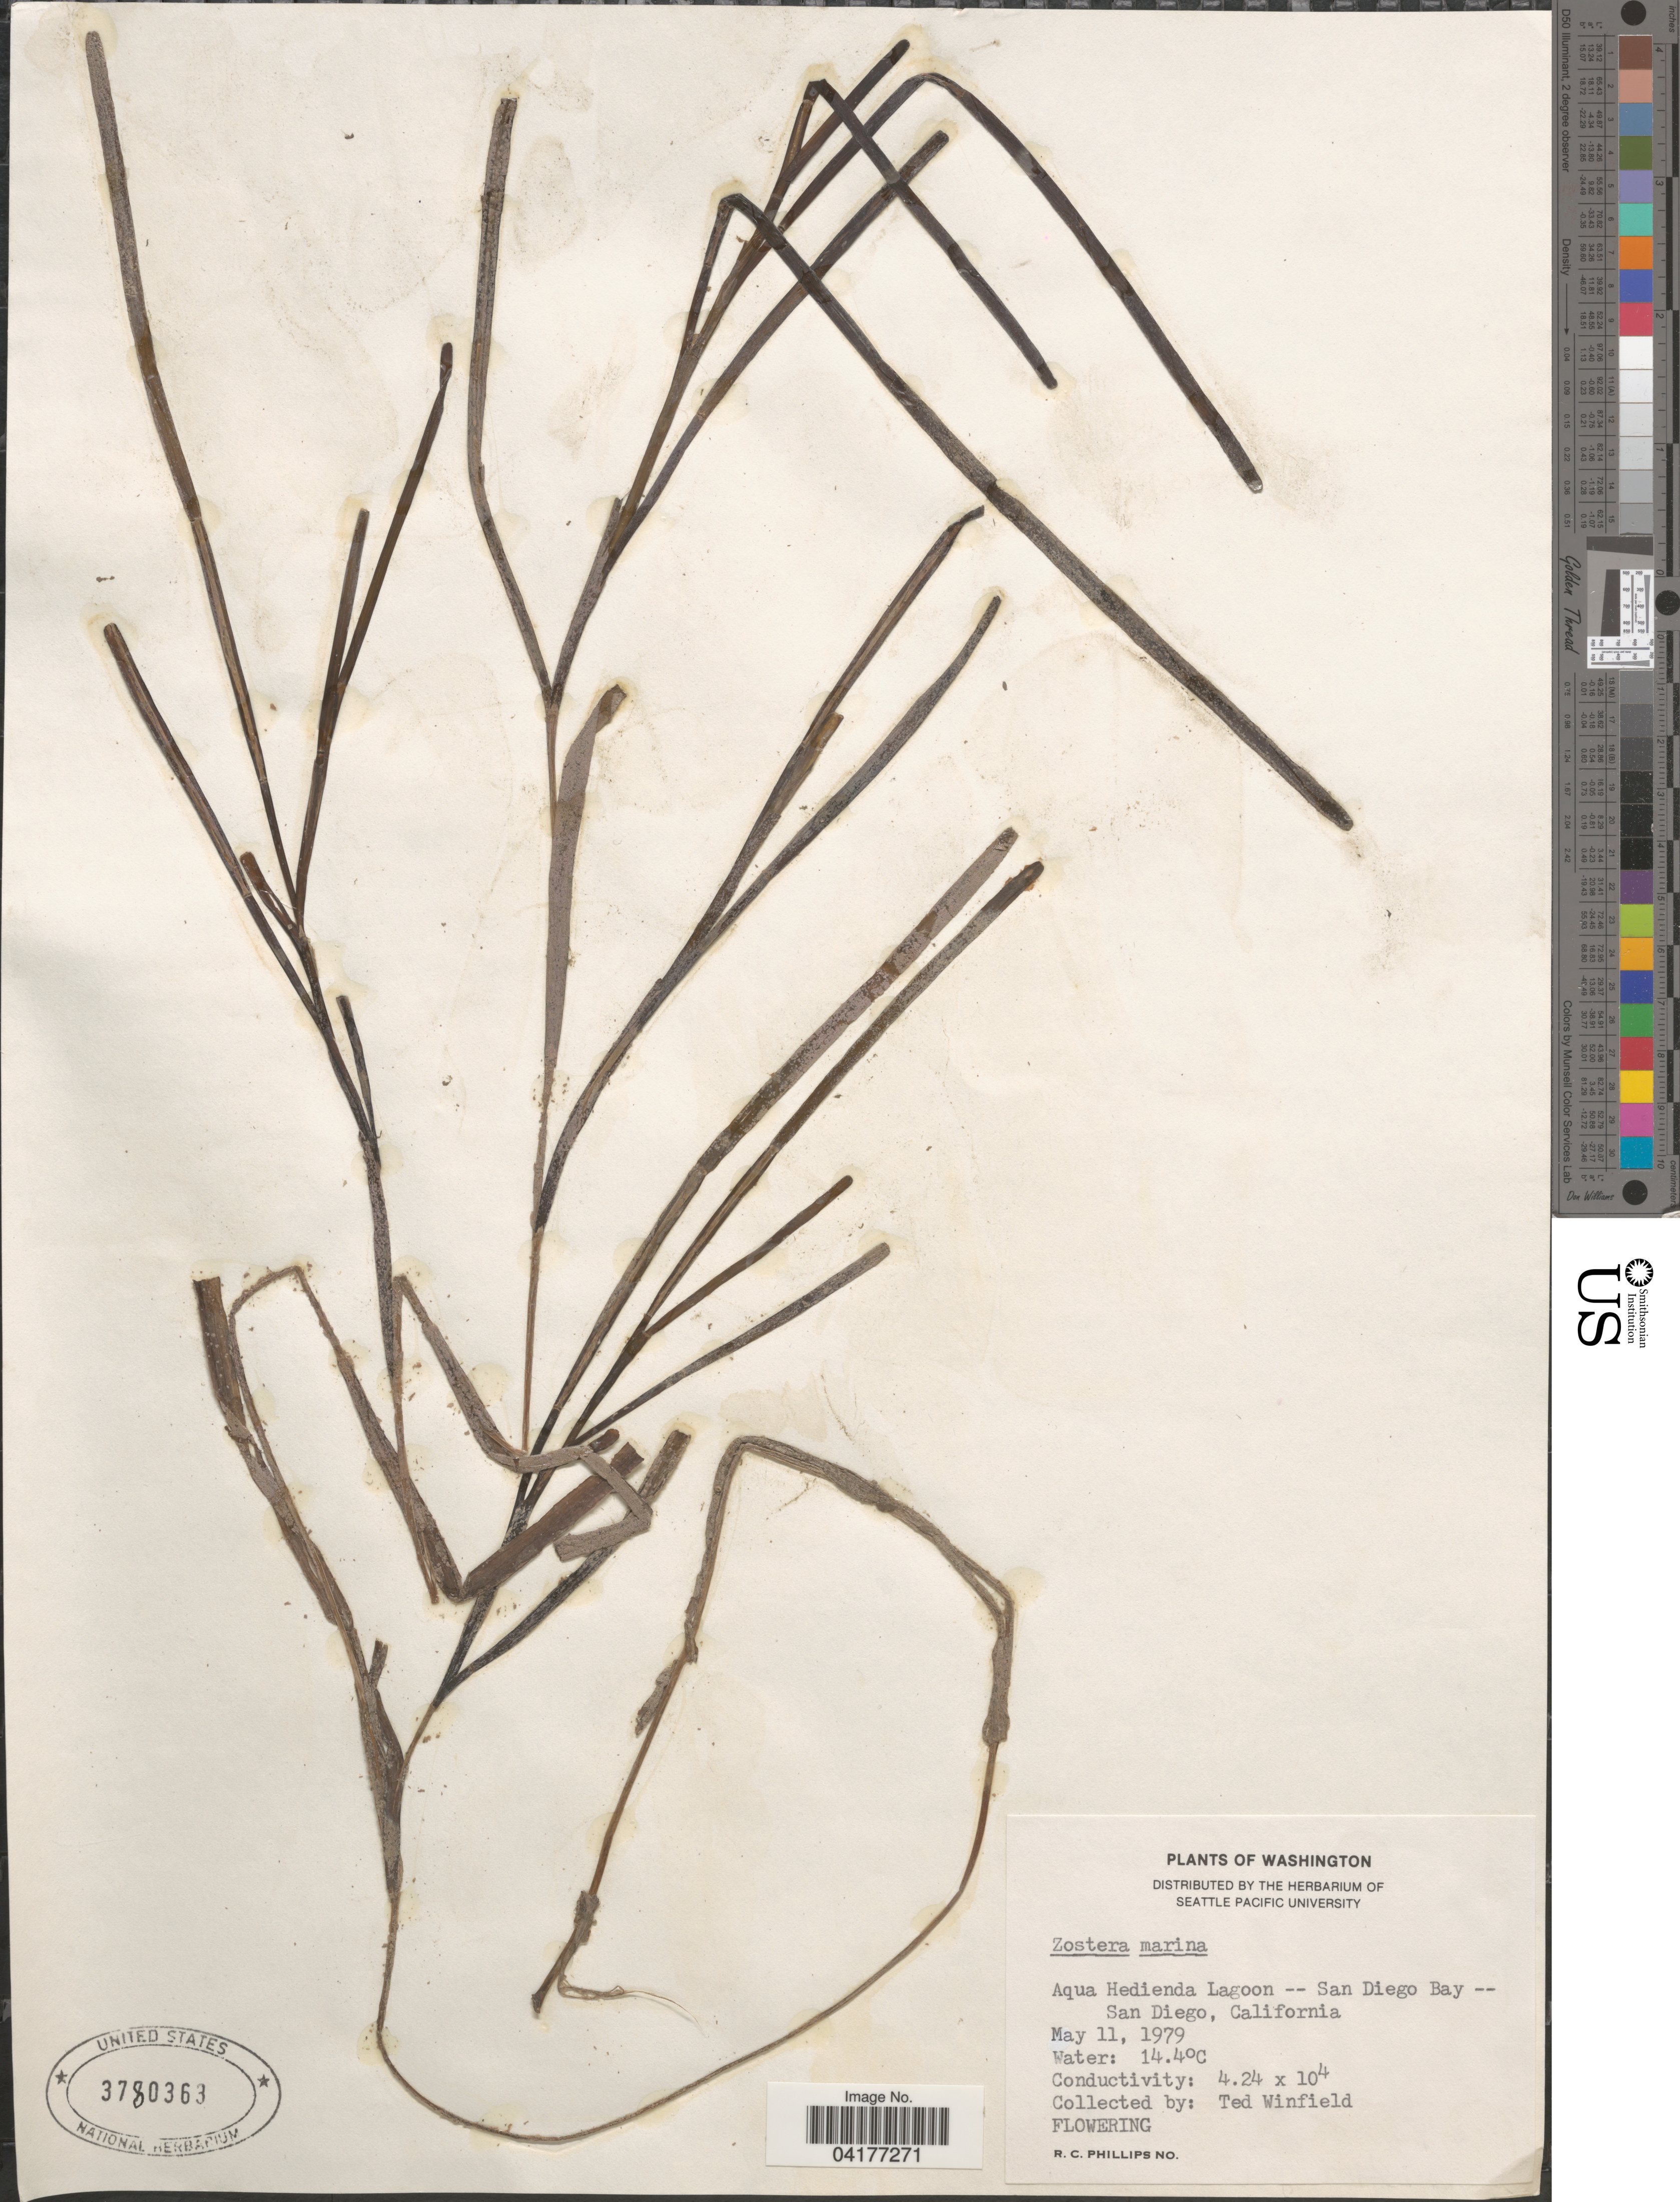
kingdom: Plantae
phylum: Tracheophyta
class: Liliopsida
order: Alismatales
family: Zosteraceae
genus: Zostera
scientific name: Zostera marina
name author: L.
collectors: T. Winfield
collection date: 1979-05-11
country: United States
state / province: California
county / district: San Diego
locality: Aqua Hedienda Lagoon -- San Diego Bay -- San Diego.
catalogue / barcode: US 3780363